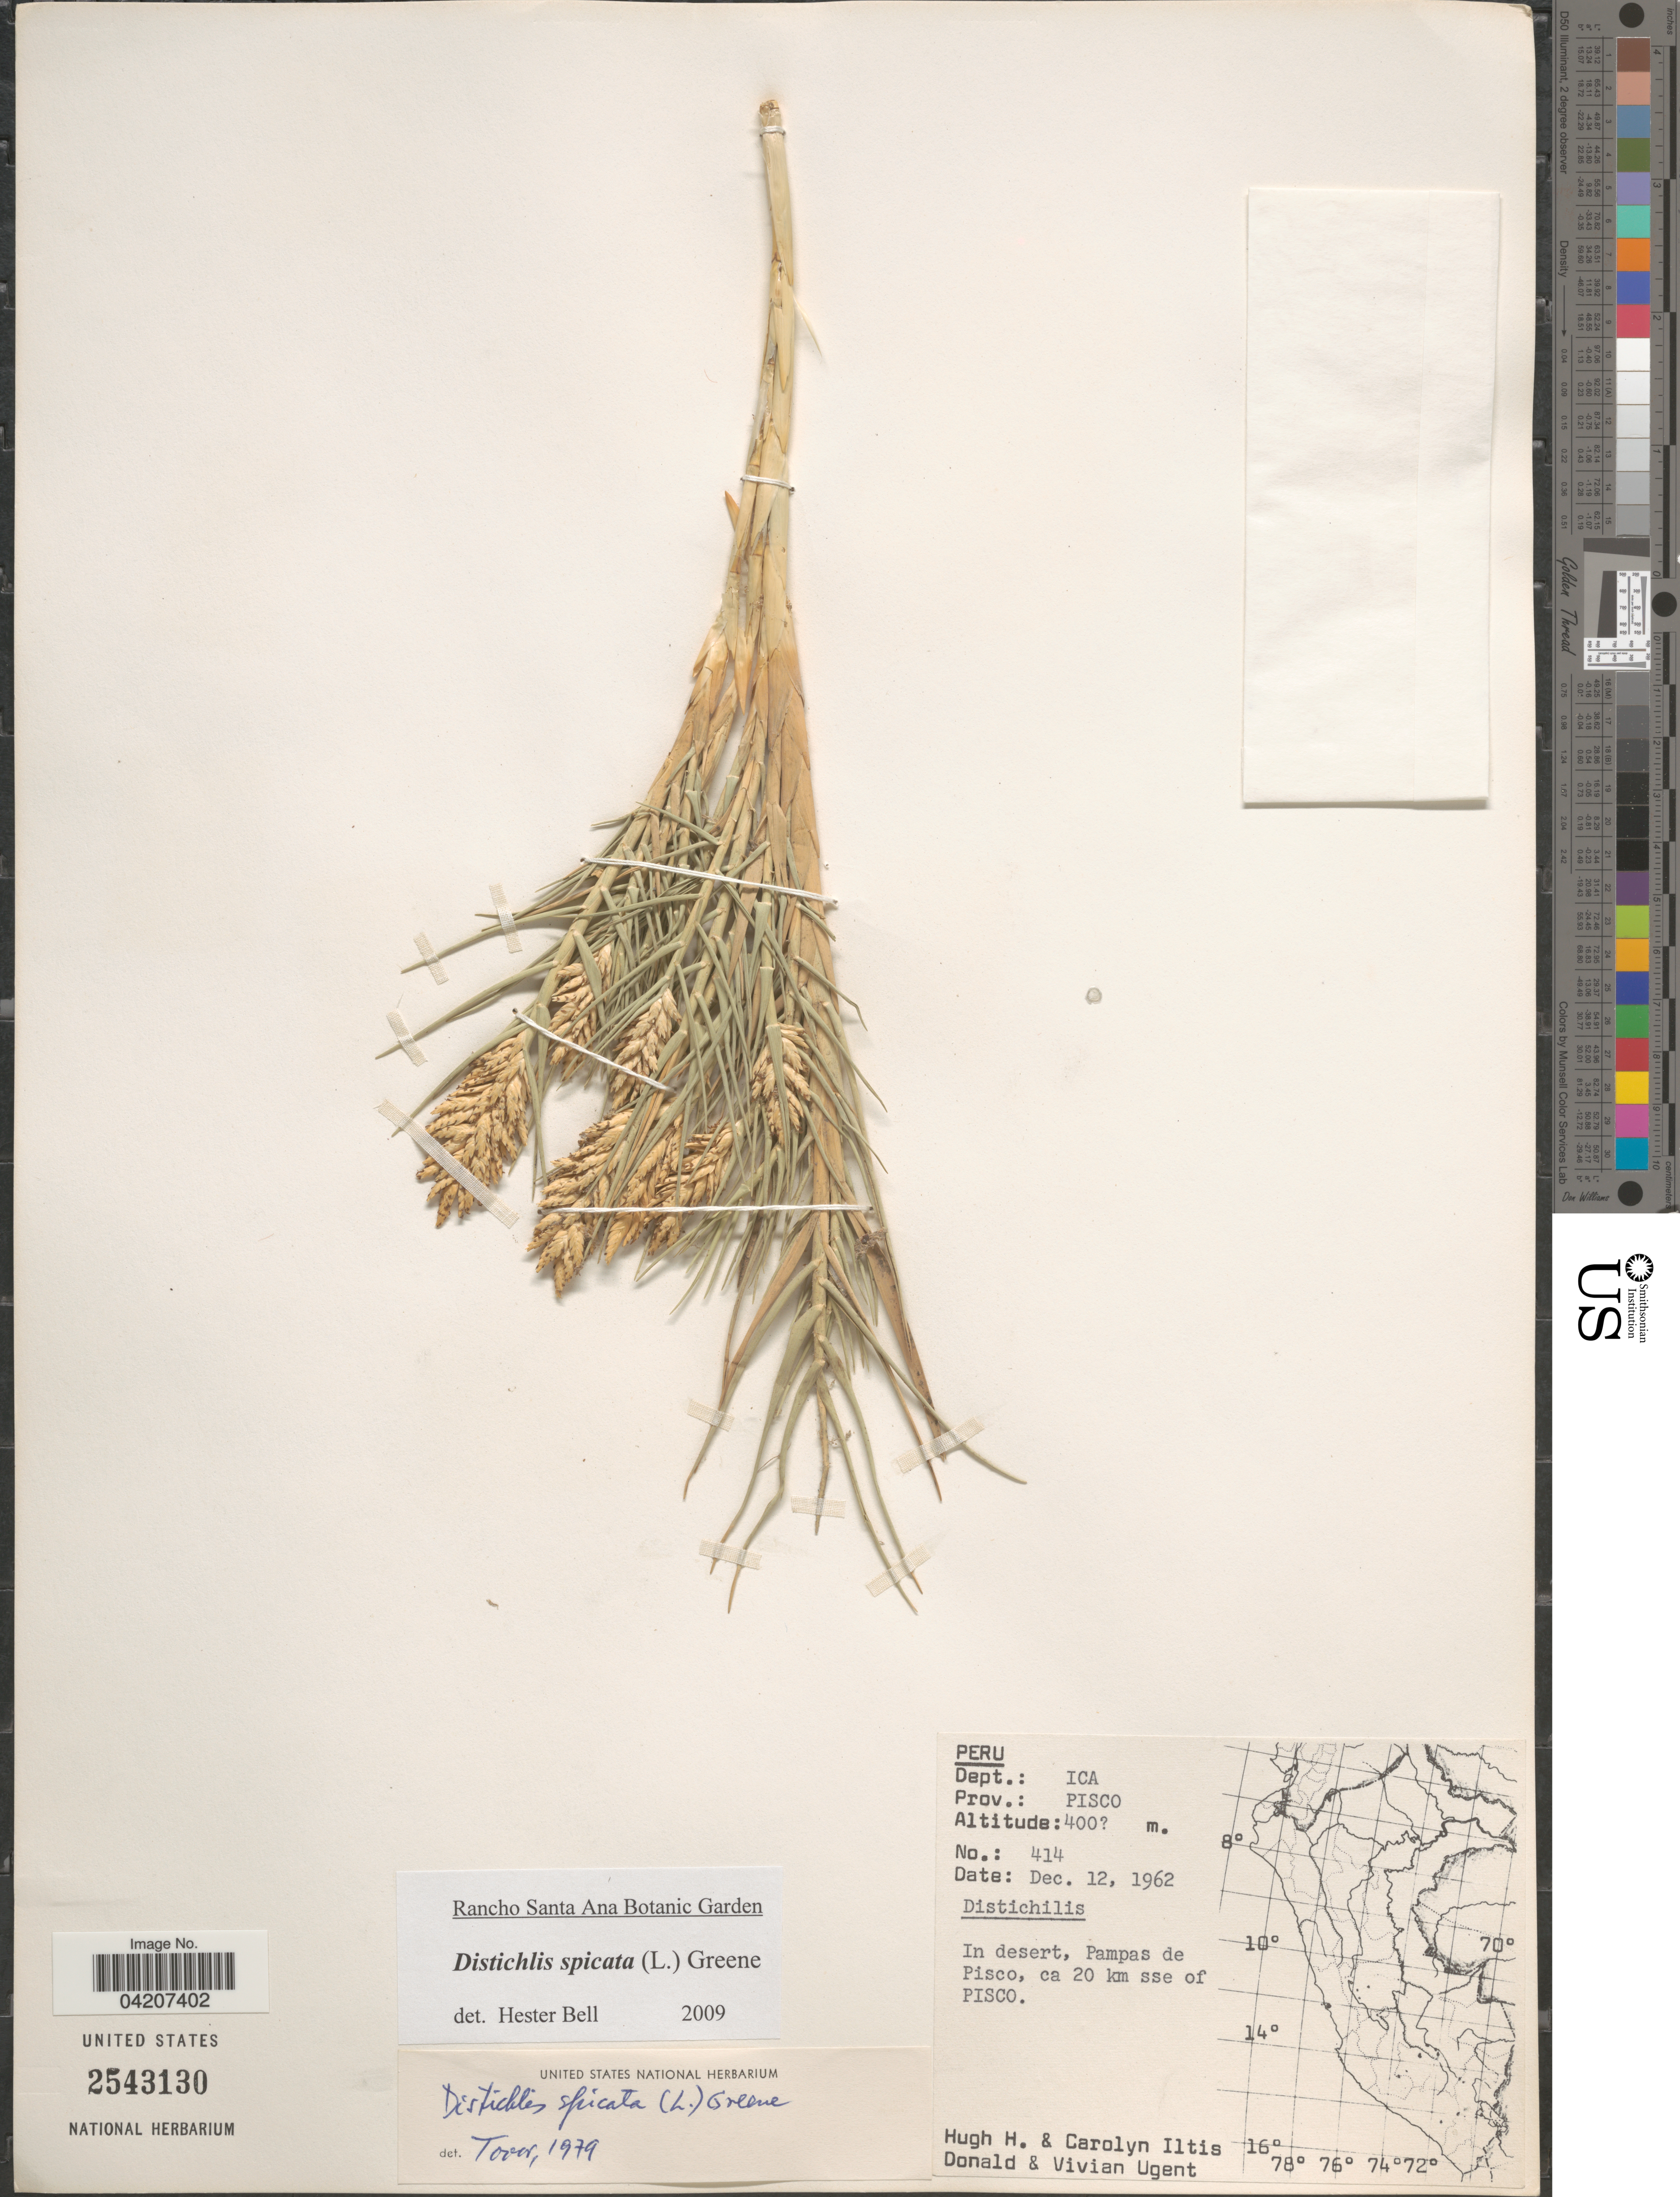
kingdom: Plantae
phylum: Tracheophyta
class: Liliopsida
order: Poales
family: Poaceae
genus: Distichlis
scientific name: Distichlis spicata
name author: (L.) Greene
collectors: H. H. Iltis, C. G. Iltis, D. Ugent & V. Ugent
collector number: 414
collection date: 1962-12-12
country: Peru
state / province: Ica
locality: Dept.: Ica. Prov.: Pisco. In desert, Pampas de Pisco, ca 20 km sse of Pisco.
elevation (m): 400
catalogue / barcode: US 2543130